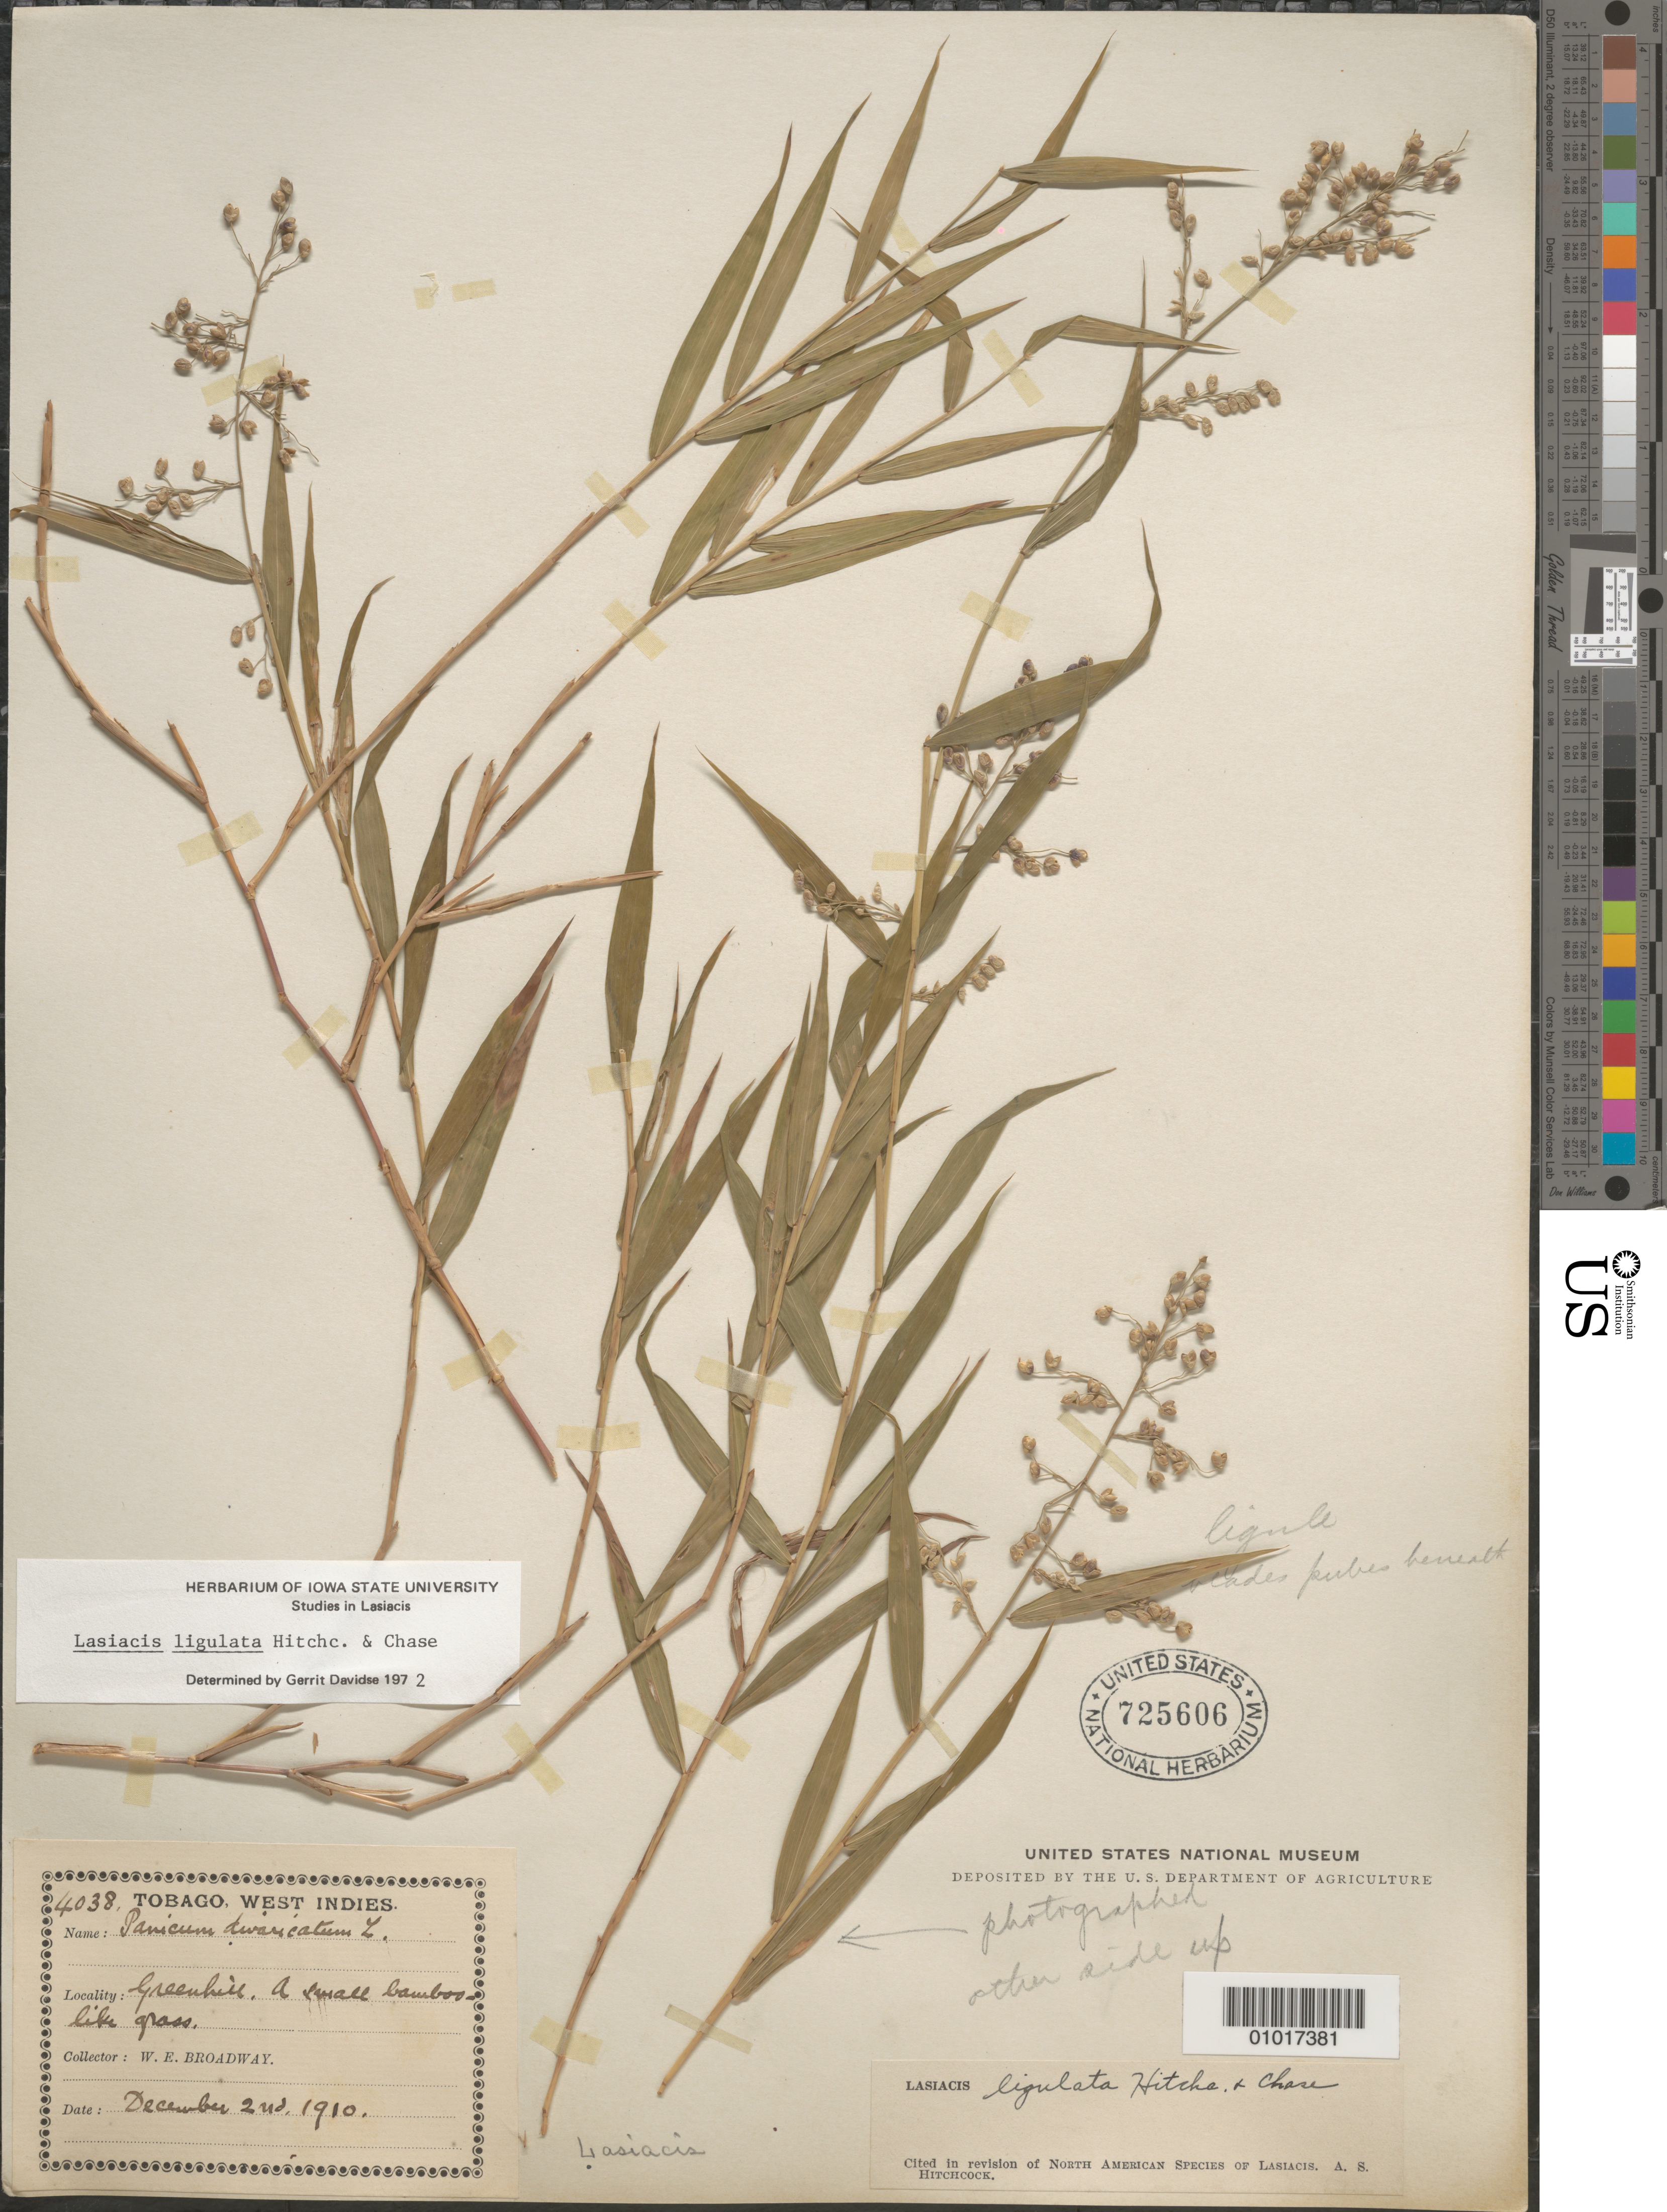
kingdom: Plantae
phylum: Tracheophyta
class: Liliopsida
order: Poales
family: Poaceae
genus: Lasiacis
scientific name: Lasiacis ligulata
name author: Hitchc. & Chase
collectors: W. E. Broadway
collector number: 4038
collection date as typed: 02 Dec 1910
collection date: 1910-12-02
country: Trinidad and Tobago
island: Tobago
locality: Greenhill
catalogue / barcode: US 725606